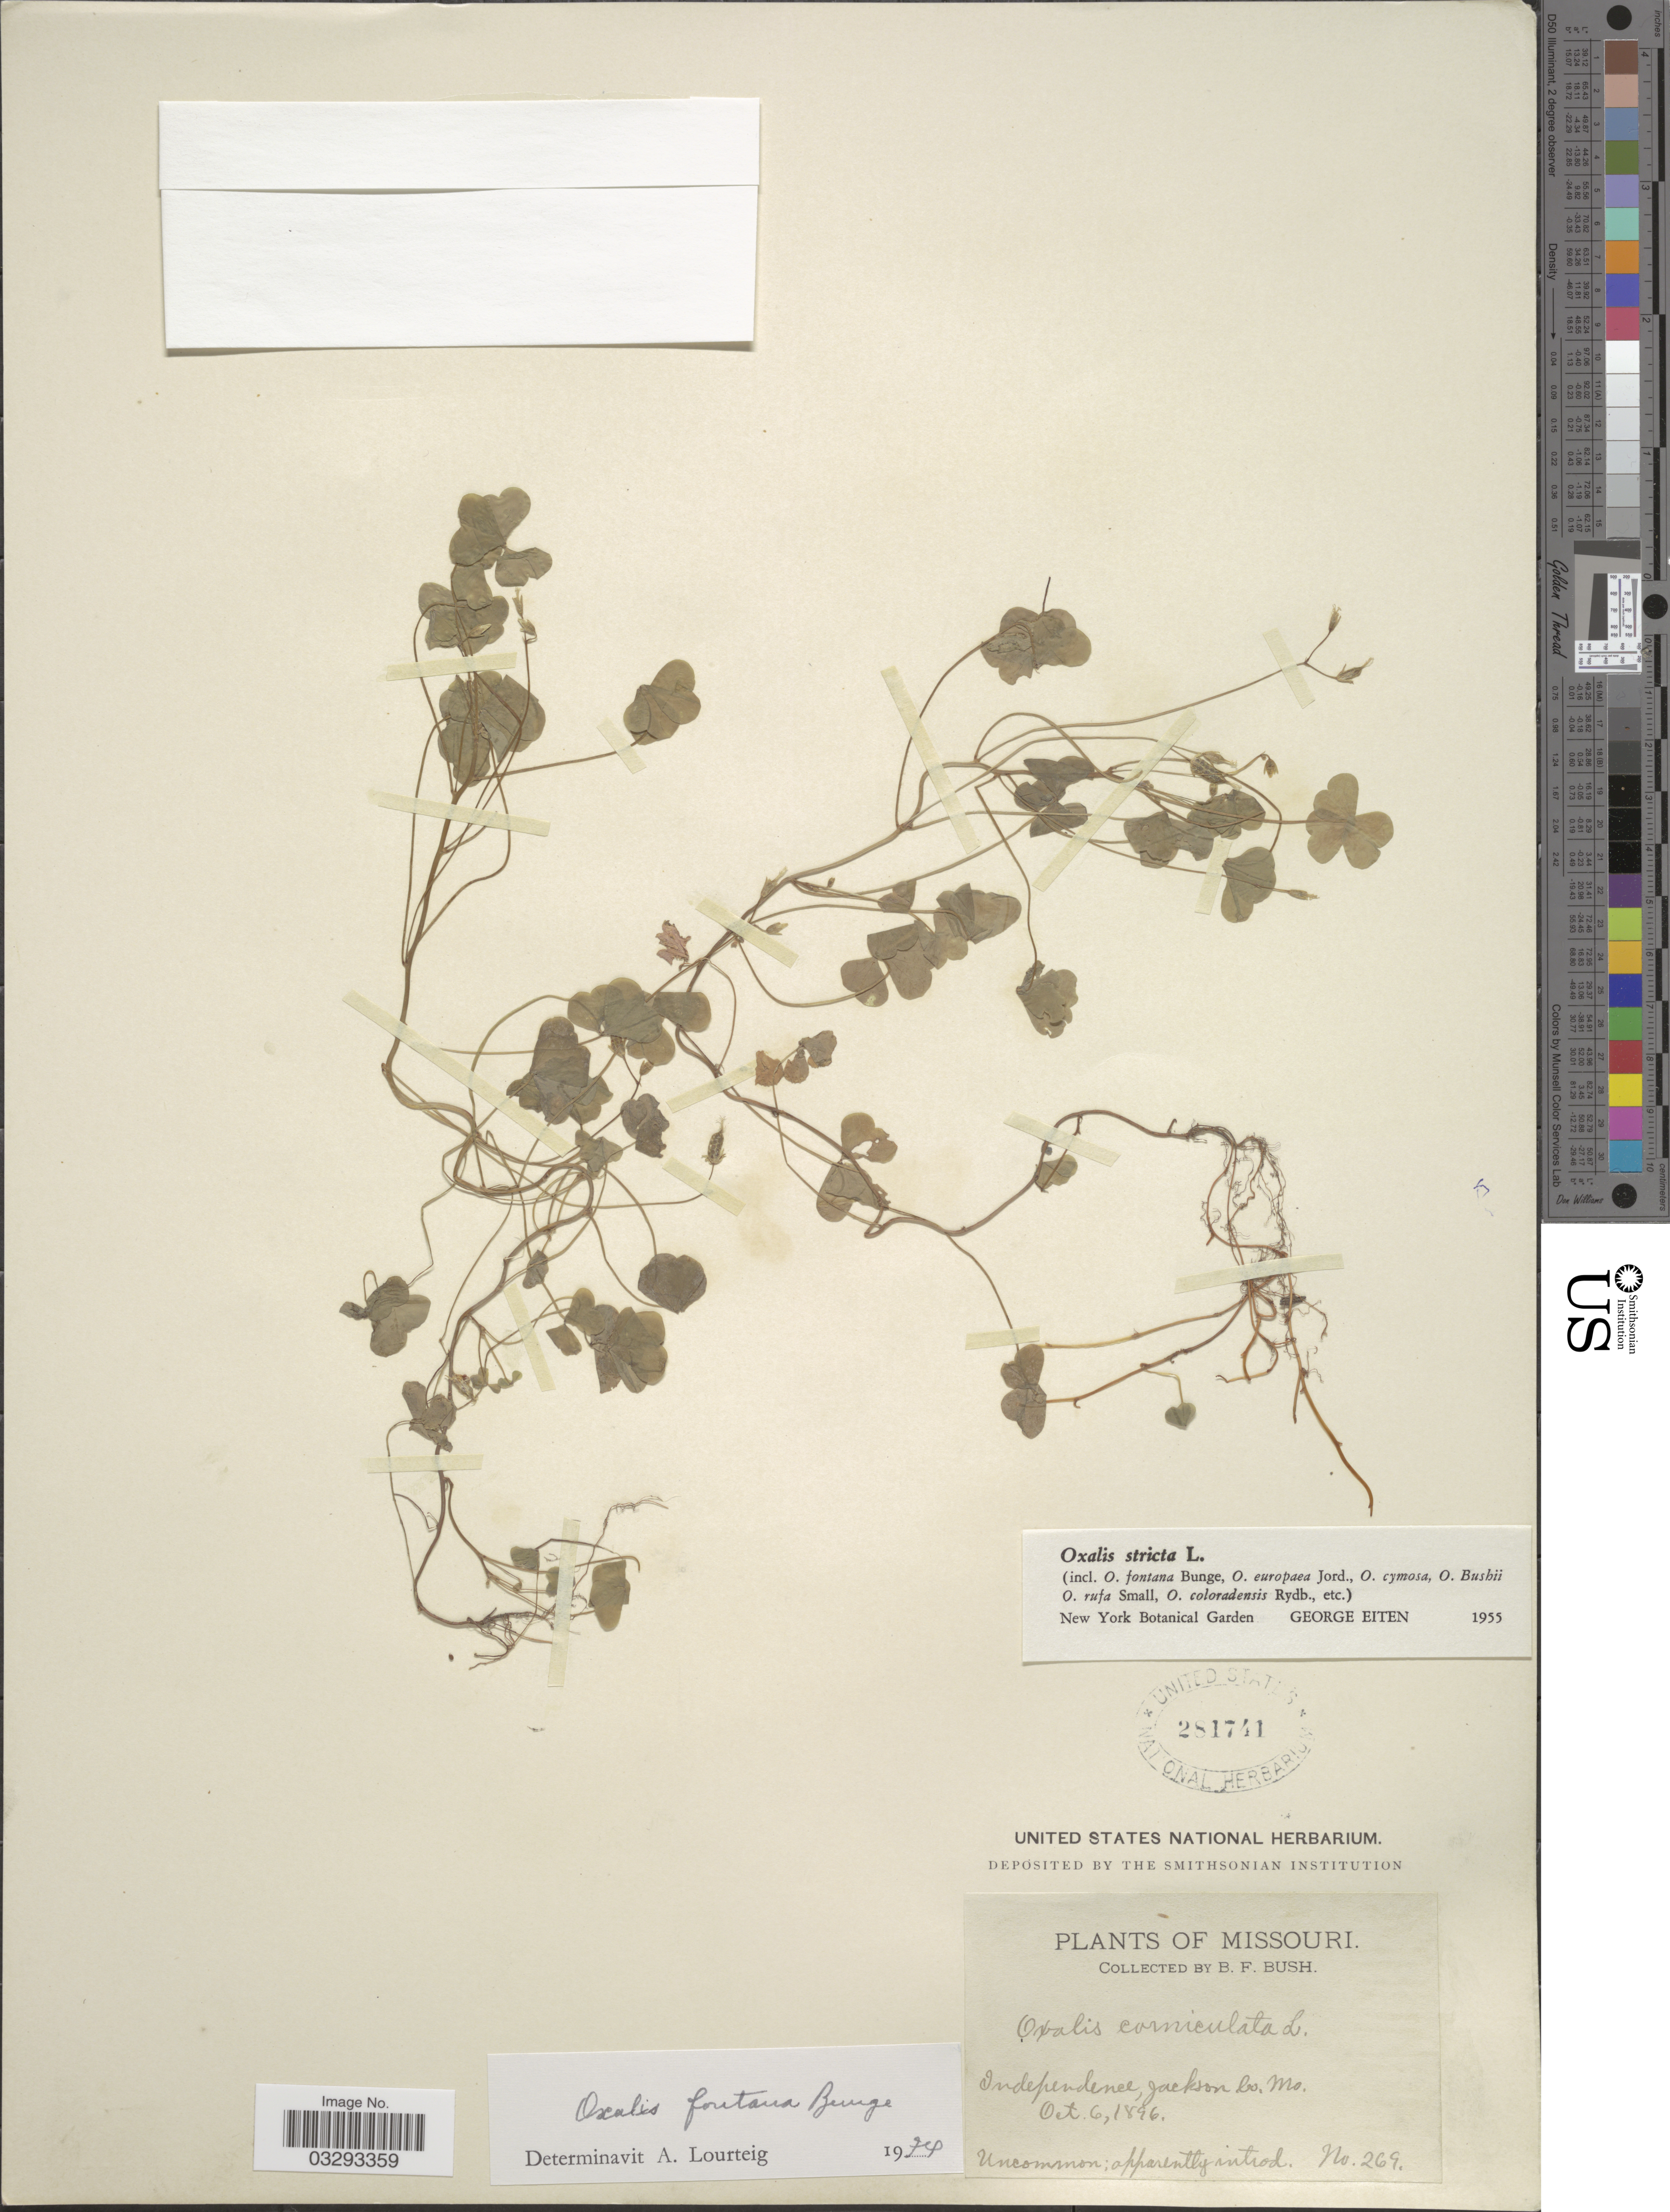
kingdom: Plantae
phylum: Tracheophyta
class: Magnoliopsida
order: Oxalidales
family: Oxalidaceae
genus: Oxalis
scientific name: Oxalis fontana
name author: Bunge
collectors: B. F. Bush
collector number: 269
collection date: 1896-10-06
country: United States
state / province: Missouri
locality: Independence, Jackson Co.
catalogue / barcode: US 281741